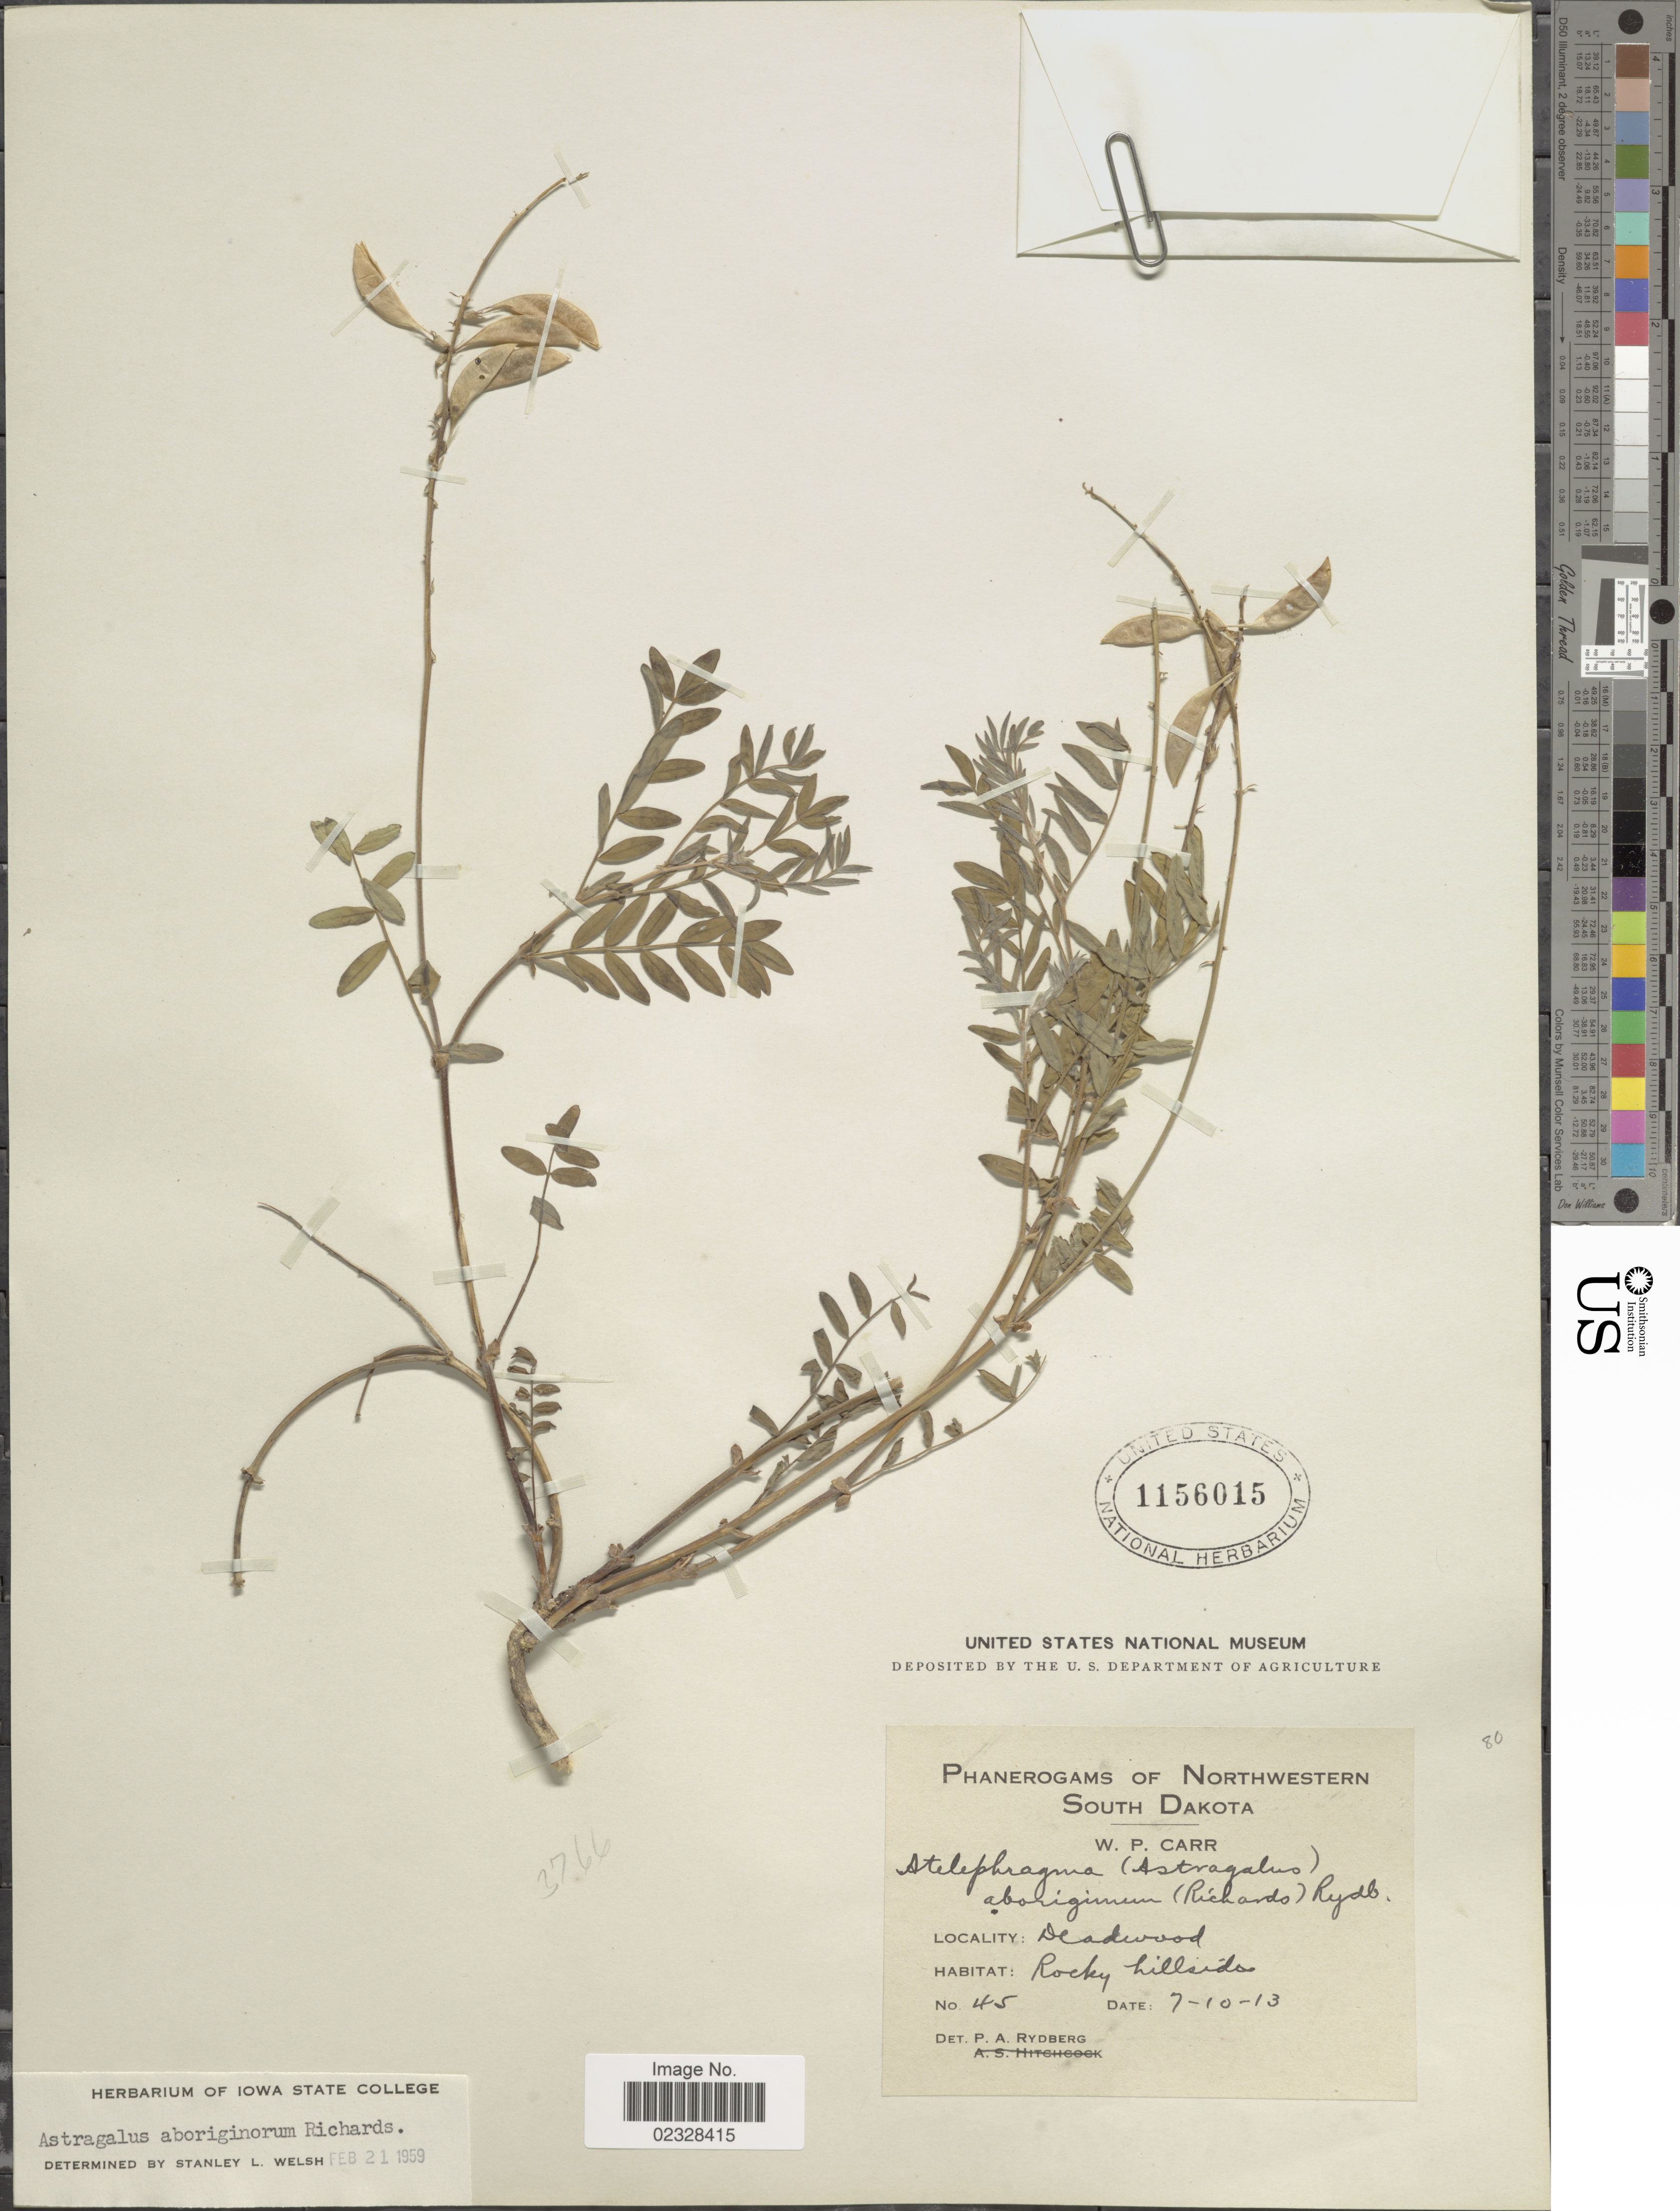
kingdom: Plantae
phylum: Tracheophyta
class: Magnoliopsida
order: Fabales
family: Fabaceae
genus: Astragalus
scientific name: Astragalus aboriginum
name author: Richardson ex Spreng.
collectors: W. Carr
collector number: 45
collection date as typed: Transcribed d/m/y: 10/7/13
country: United States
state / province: South Dakota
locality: Deadwoos, Northwestern South Dakota, rocky hillside.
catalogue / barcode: US 1156015